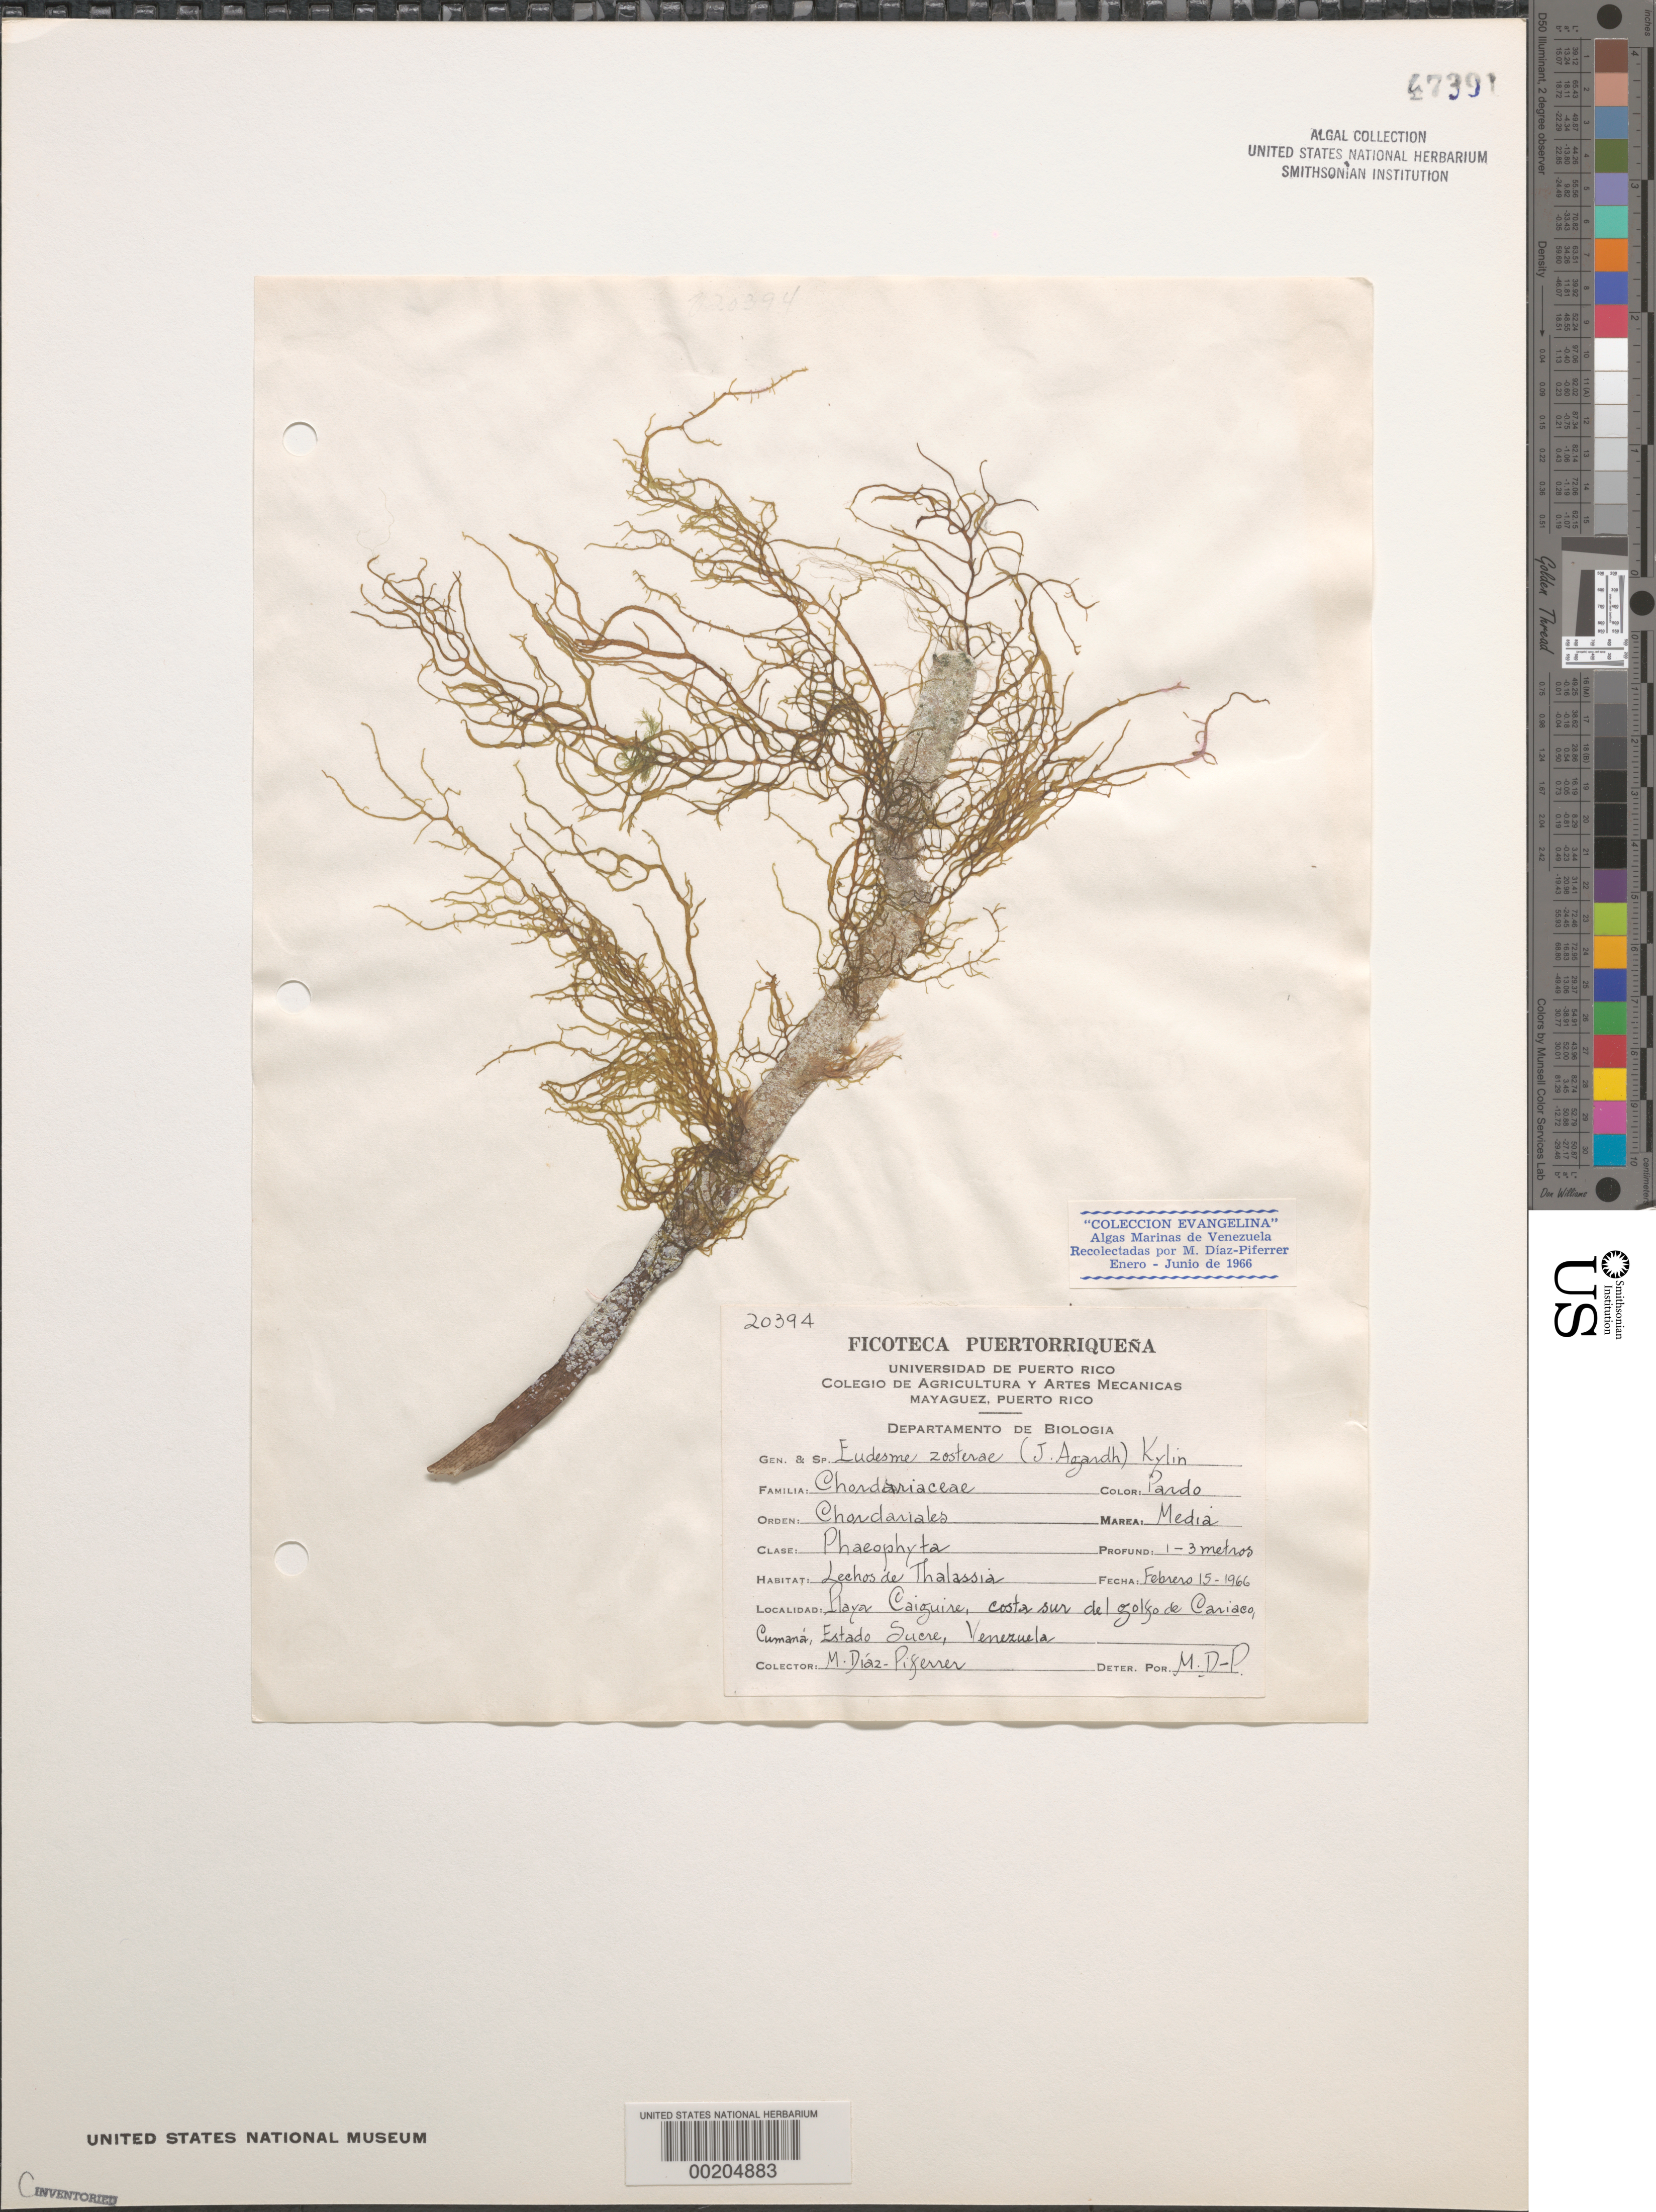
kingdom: Chromista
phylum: Ochrophyta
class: Phaeophyceae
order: Ectocarpales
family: Chordariaceae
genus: Cladosiphon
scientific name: Cladosiphon zosterae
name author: (J. Agardh) Kylin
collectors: M. Diaz-Piferrer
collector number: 20394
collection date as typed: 15 Feb 1966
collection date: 1966-02-15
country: Venezuela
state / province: Sucre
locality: Playa Caiguire, Golfo de Cariaco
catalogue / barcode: US 47391